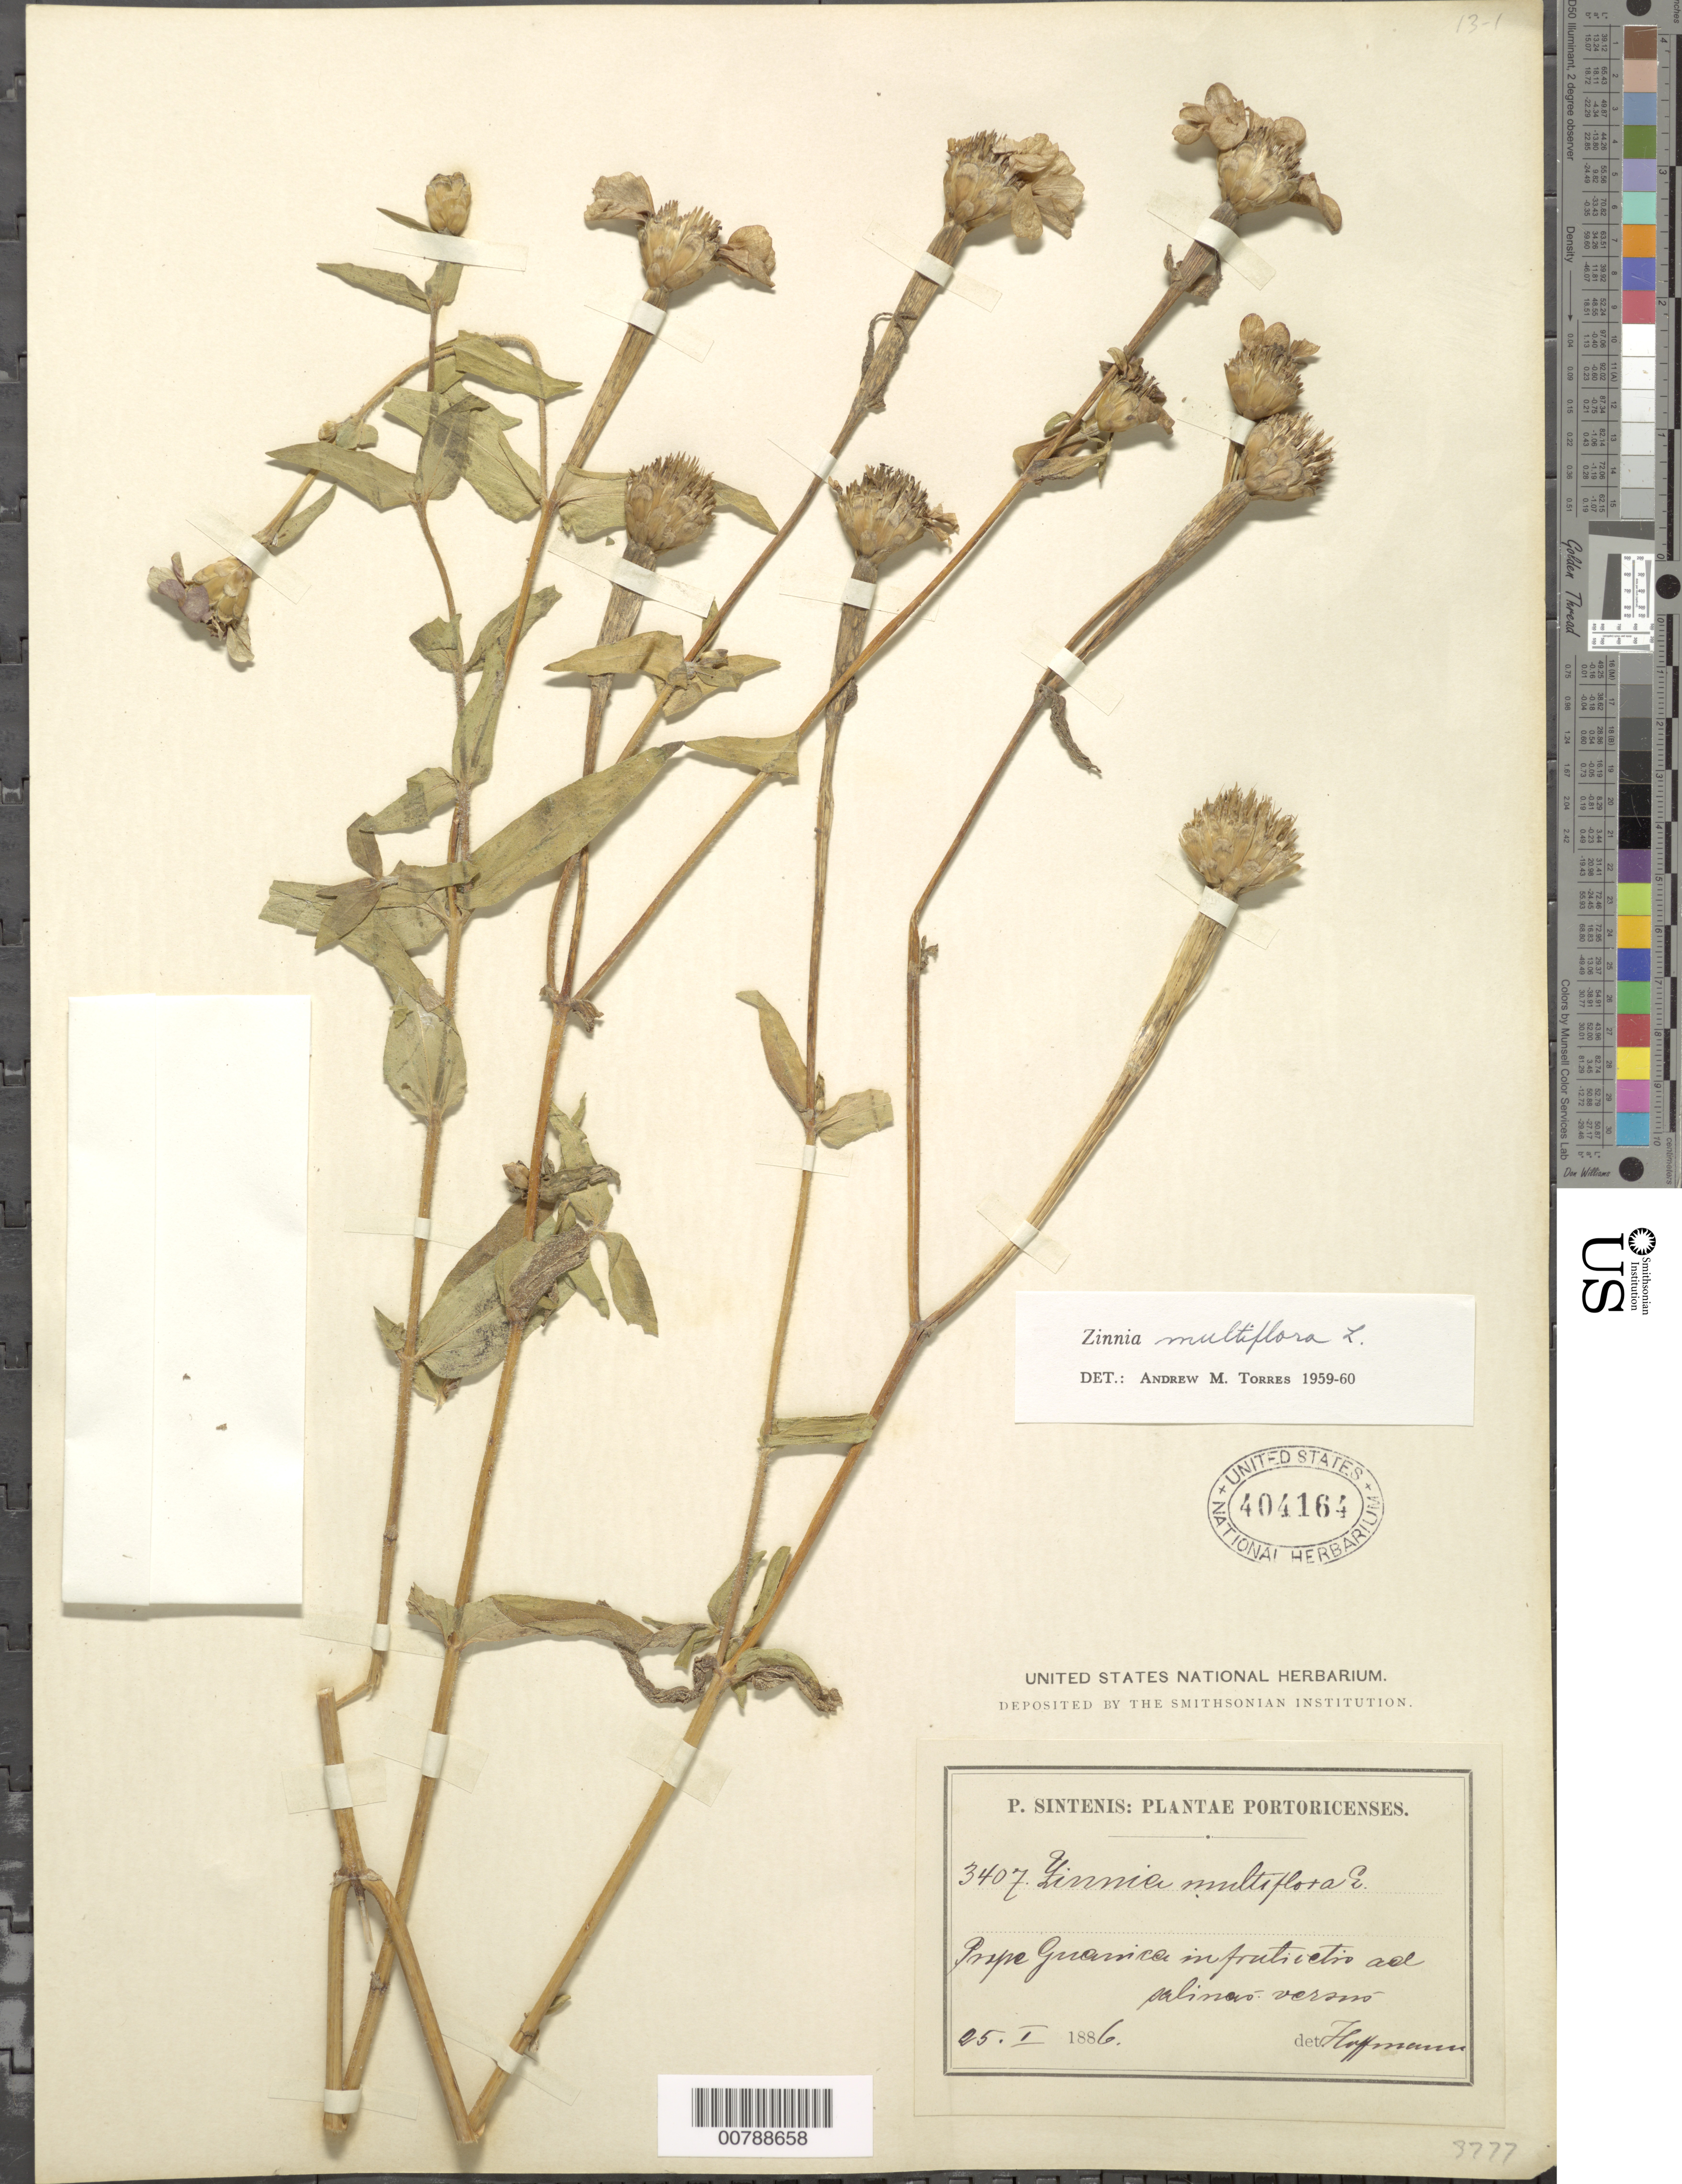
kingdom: Plantae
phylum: Tracheophyta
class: Magnoliopsida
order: Asterales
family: Asteraceae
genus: Zinnia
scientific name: Zinnia peruviana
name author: (L.) L.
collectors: P. Sintenis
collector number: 3407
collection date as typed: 25 Jan 1886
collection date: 1886-01-25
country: Puerto Rico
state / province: Guánica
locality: Prope Guanica in fruticetis ad salinas versus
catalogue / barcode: US 404164